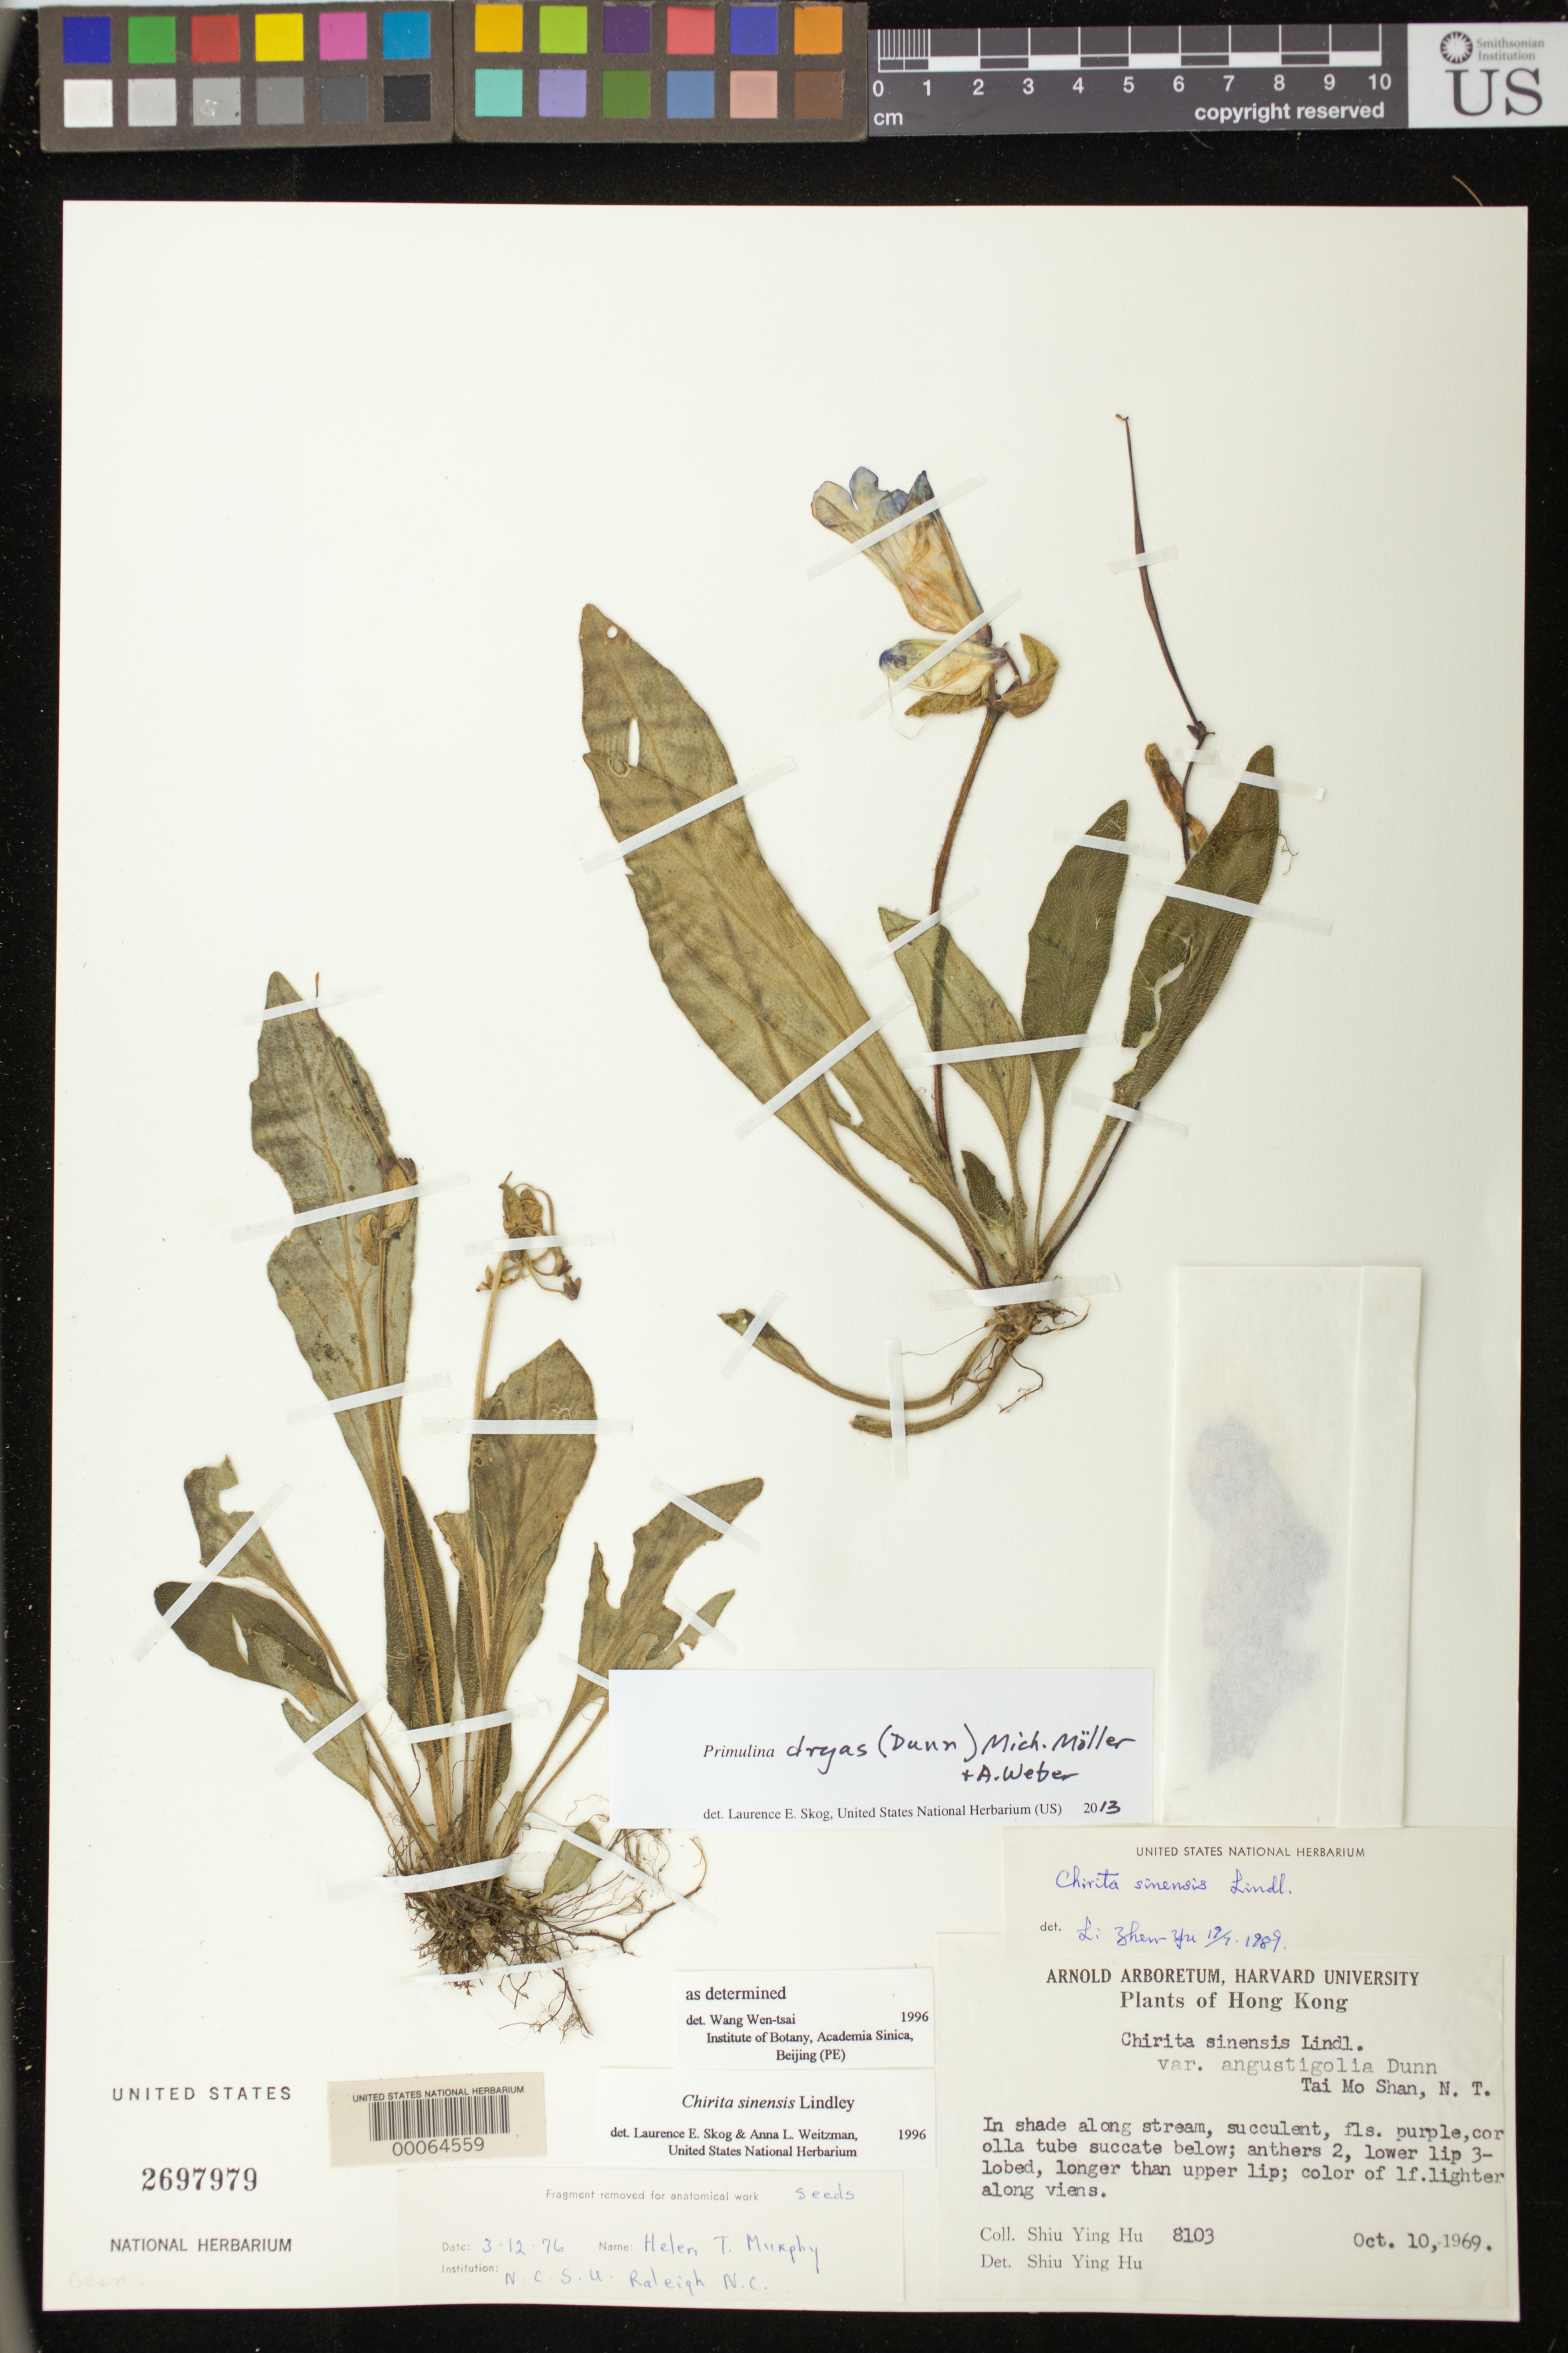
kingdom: Plantae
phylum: Tracheophyta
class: Magnoliopsida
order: Lamiales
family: Gesneriaceae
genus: Primulina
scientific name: Primulina dryas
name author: (Dunn) Mich. Möller & A. Weber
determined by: Skog, Laurence E.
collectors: S. Y. Hu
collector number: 8130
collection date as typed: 10 Oct 1969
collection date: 1969-10-10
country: China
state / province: Hong Kong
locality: Hong kong, tai mo shan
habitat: In shade along stream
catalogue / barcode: US 2697979